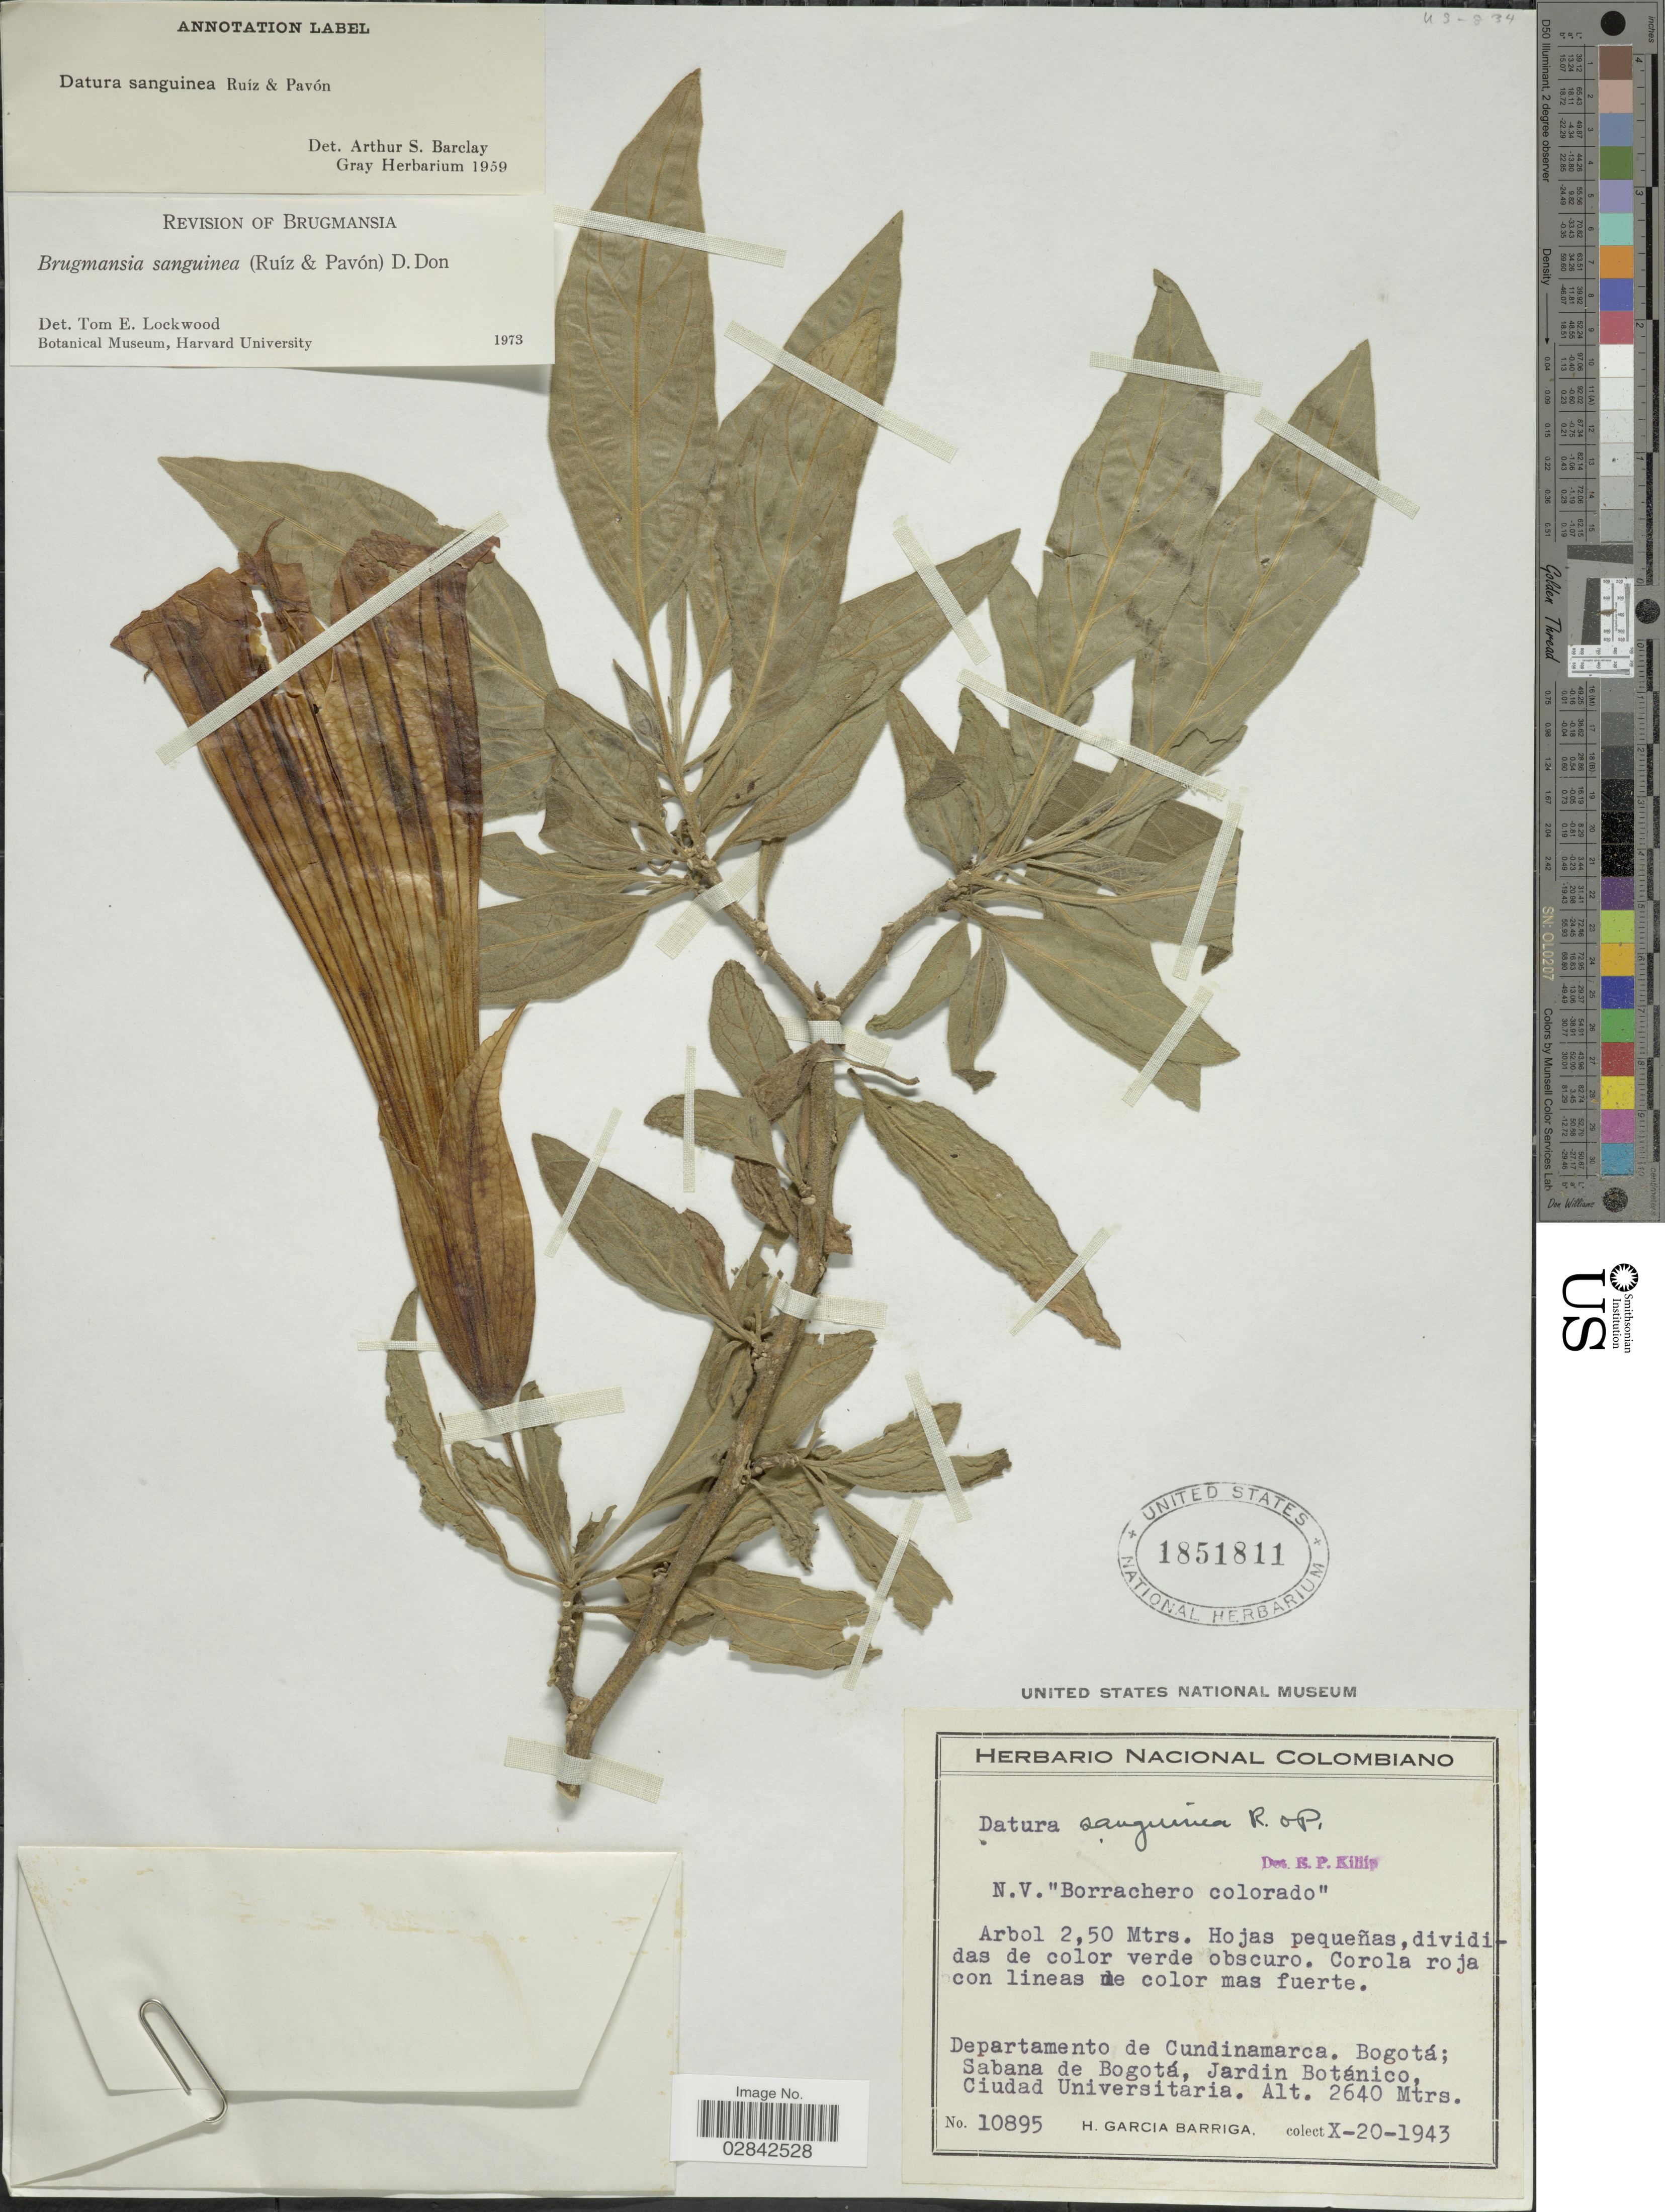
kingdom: Plantae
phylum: Tracheophyta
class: Magnoliopsida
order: Solanales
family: Solanaceae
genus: Brugmansia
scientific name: Brugmansia sanguinea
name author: (Ruiz & Pav.) D. Don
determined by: Lockwood, T. E.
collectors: H. García Barriga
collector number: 10895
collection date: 1943-10-20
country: Colombia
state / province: Cundinamarca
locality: Departamento de Cundinamarca. Bogotá; Sabana de Bogotá, Jardin Botánico, Ciudad Universitaria.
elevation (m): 2640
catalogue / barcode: US 1851811